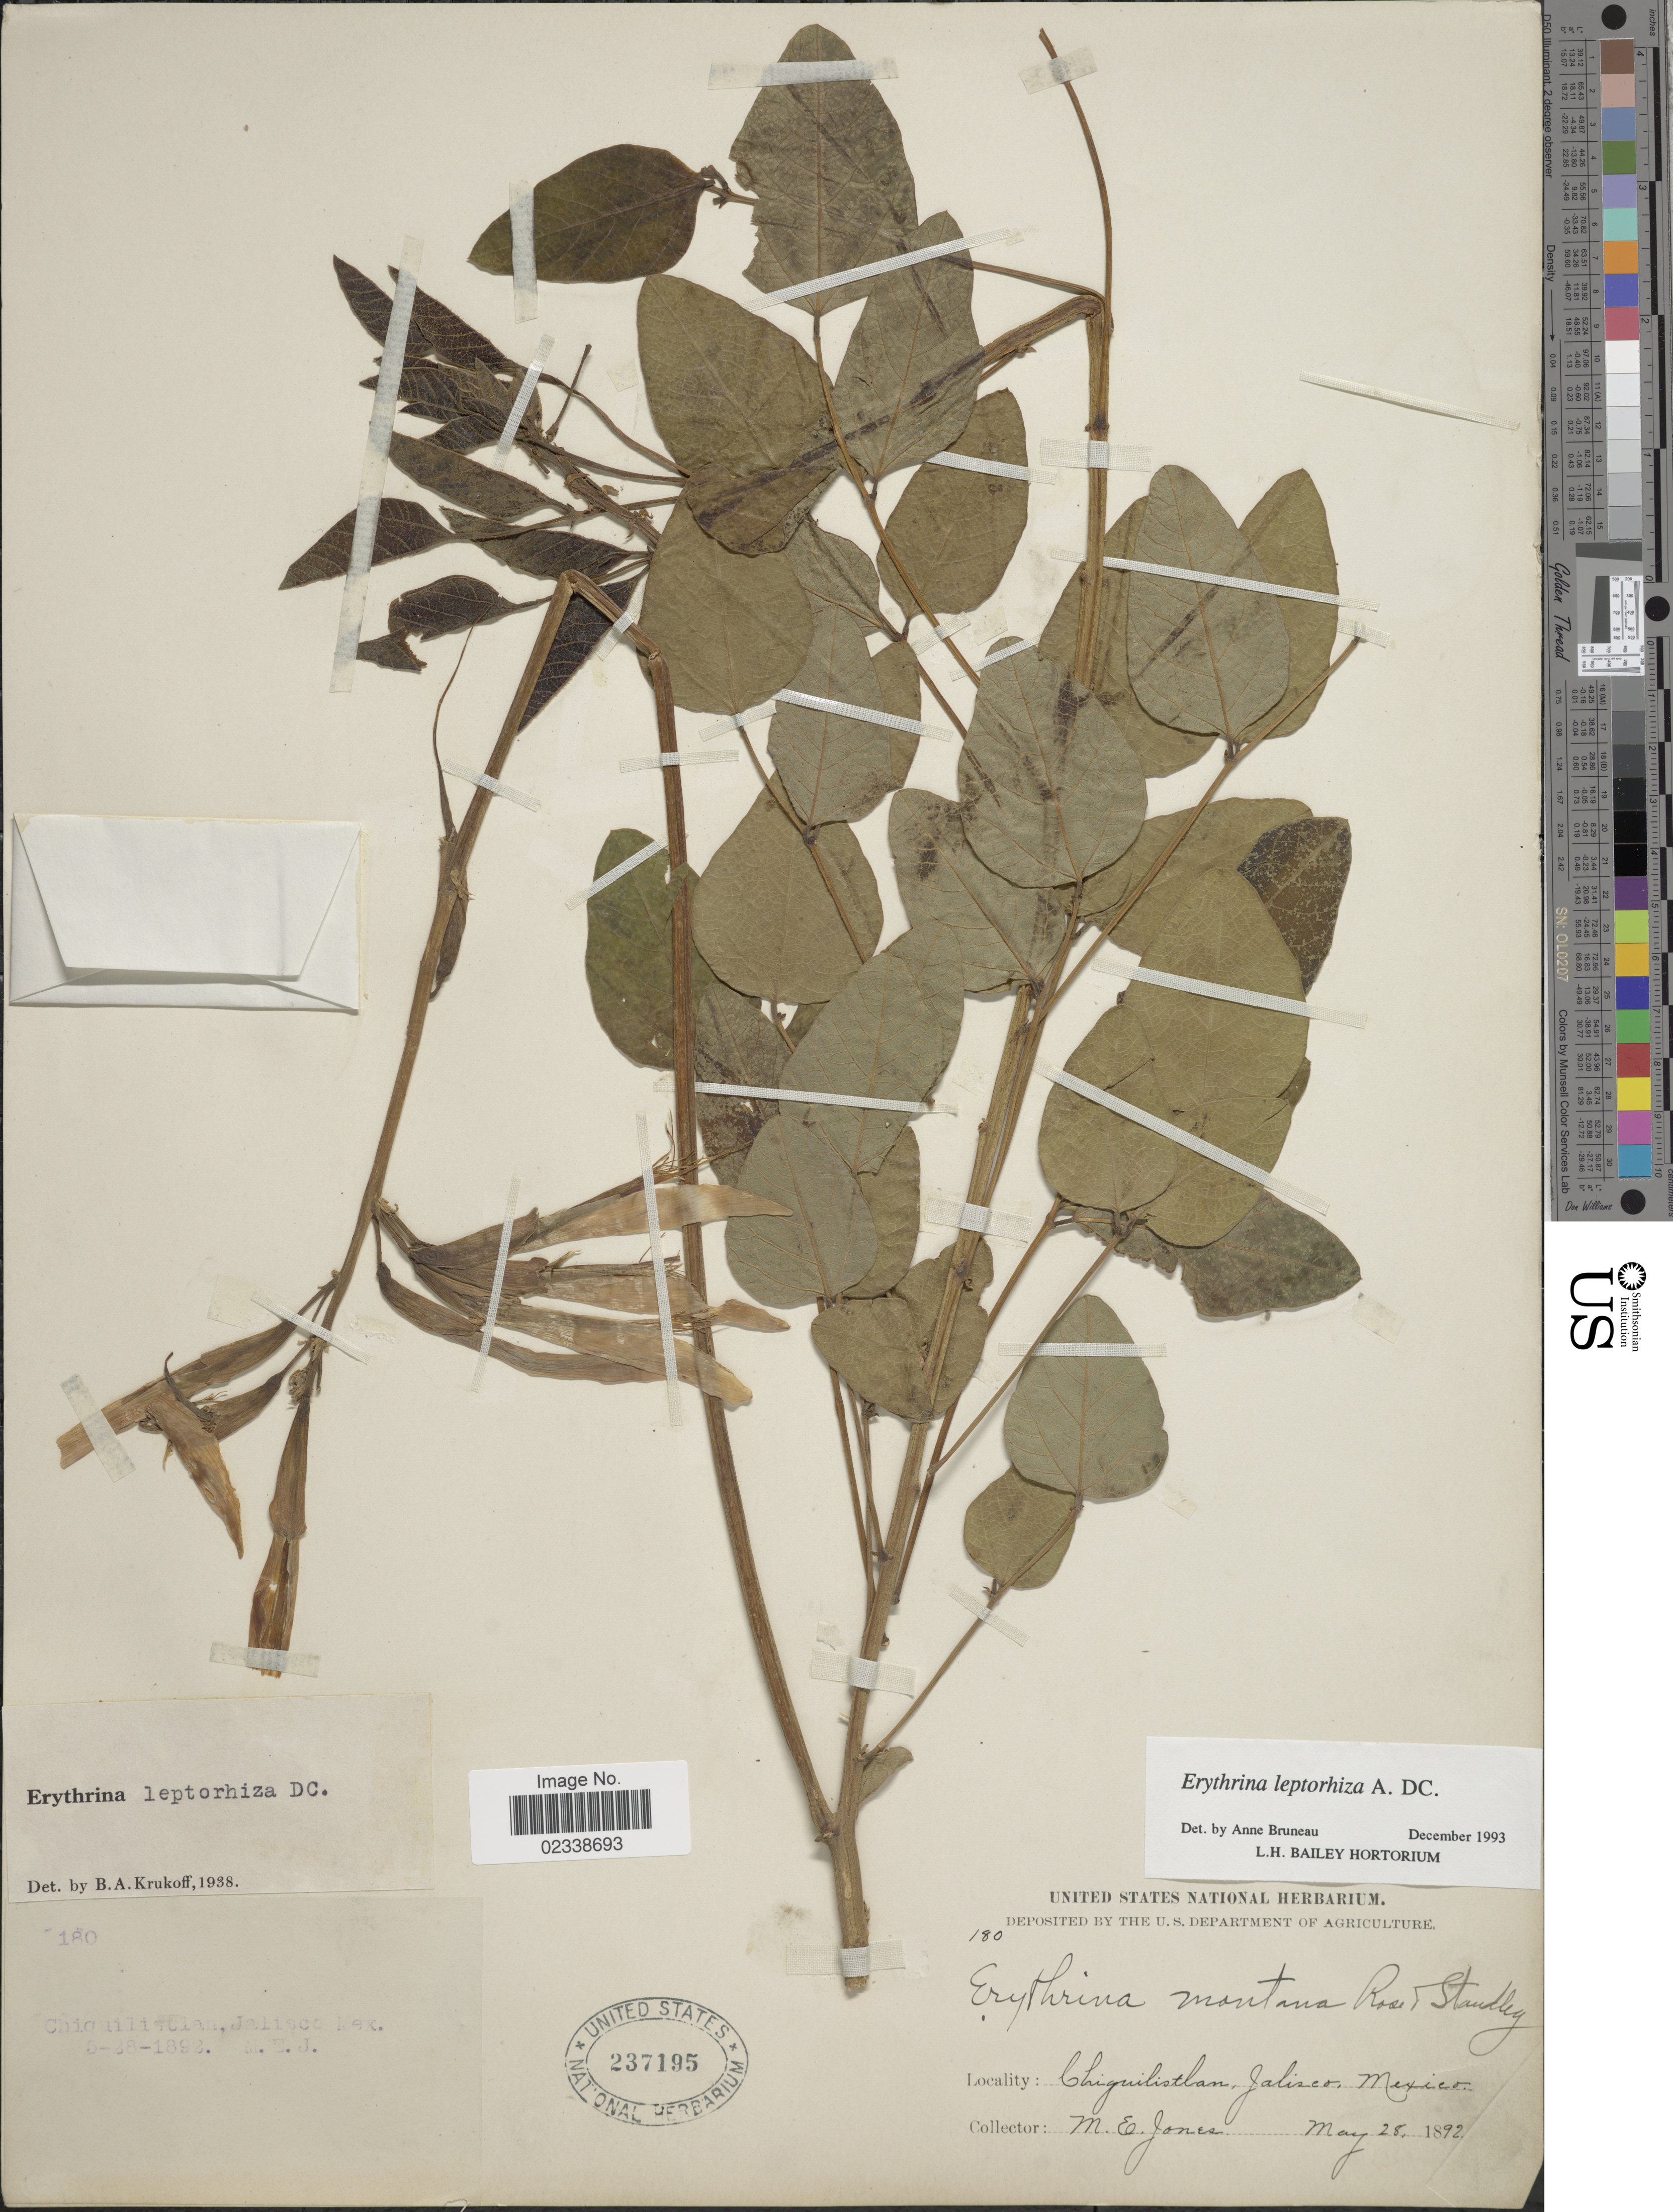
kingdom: Plantae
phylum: Tracheophyta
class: Magnoliopsida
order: Fabales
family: Fabaceae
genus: Erythrina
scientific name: Erythrina leptorhiza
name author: Moc. & Sessé ex DC.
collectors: M. E. Jones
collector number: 180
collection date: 1892-05-28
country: Mexico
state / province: Jalisco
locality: Chiguilistlan, Mex.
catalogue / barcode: US 237195